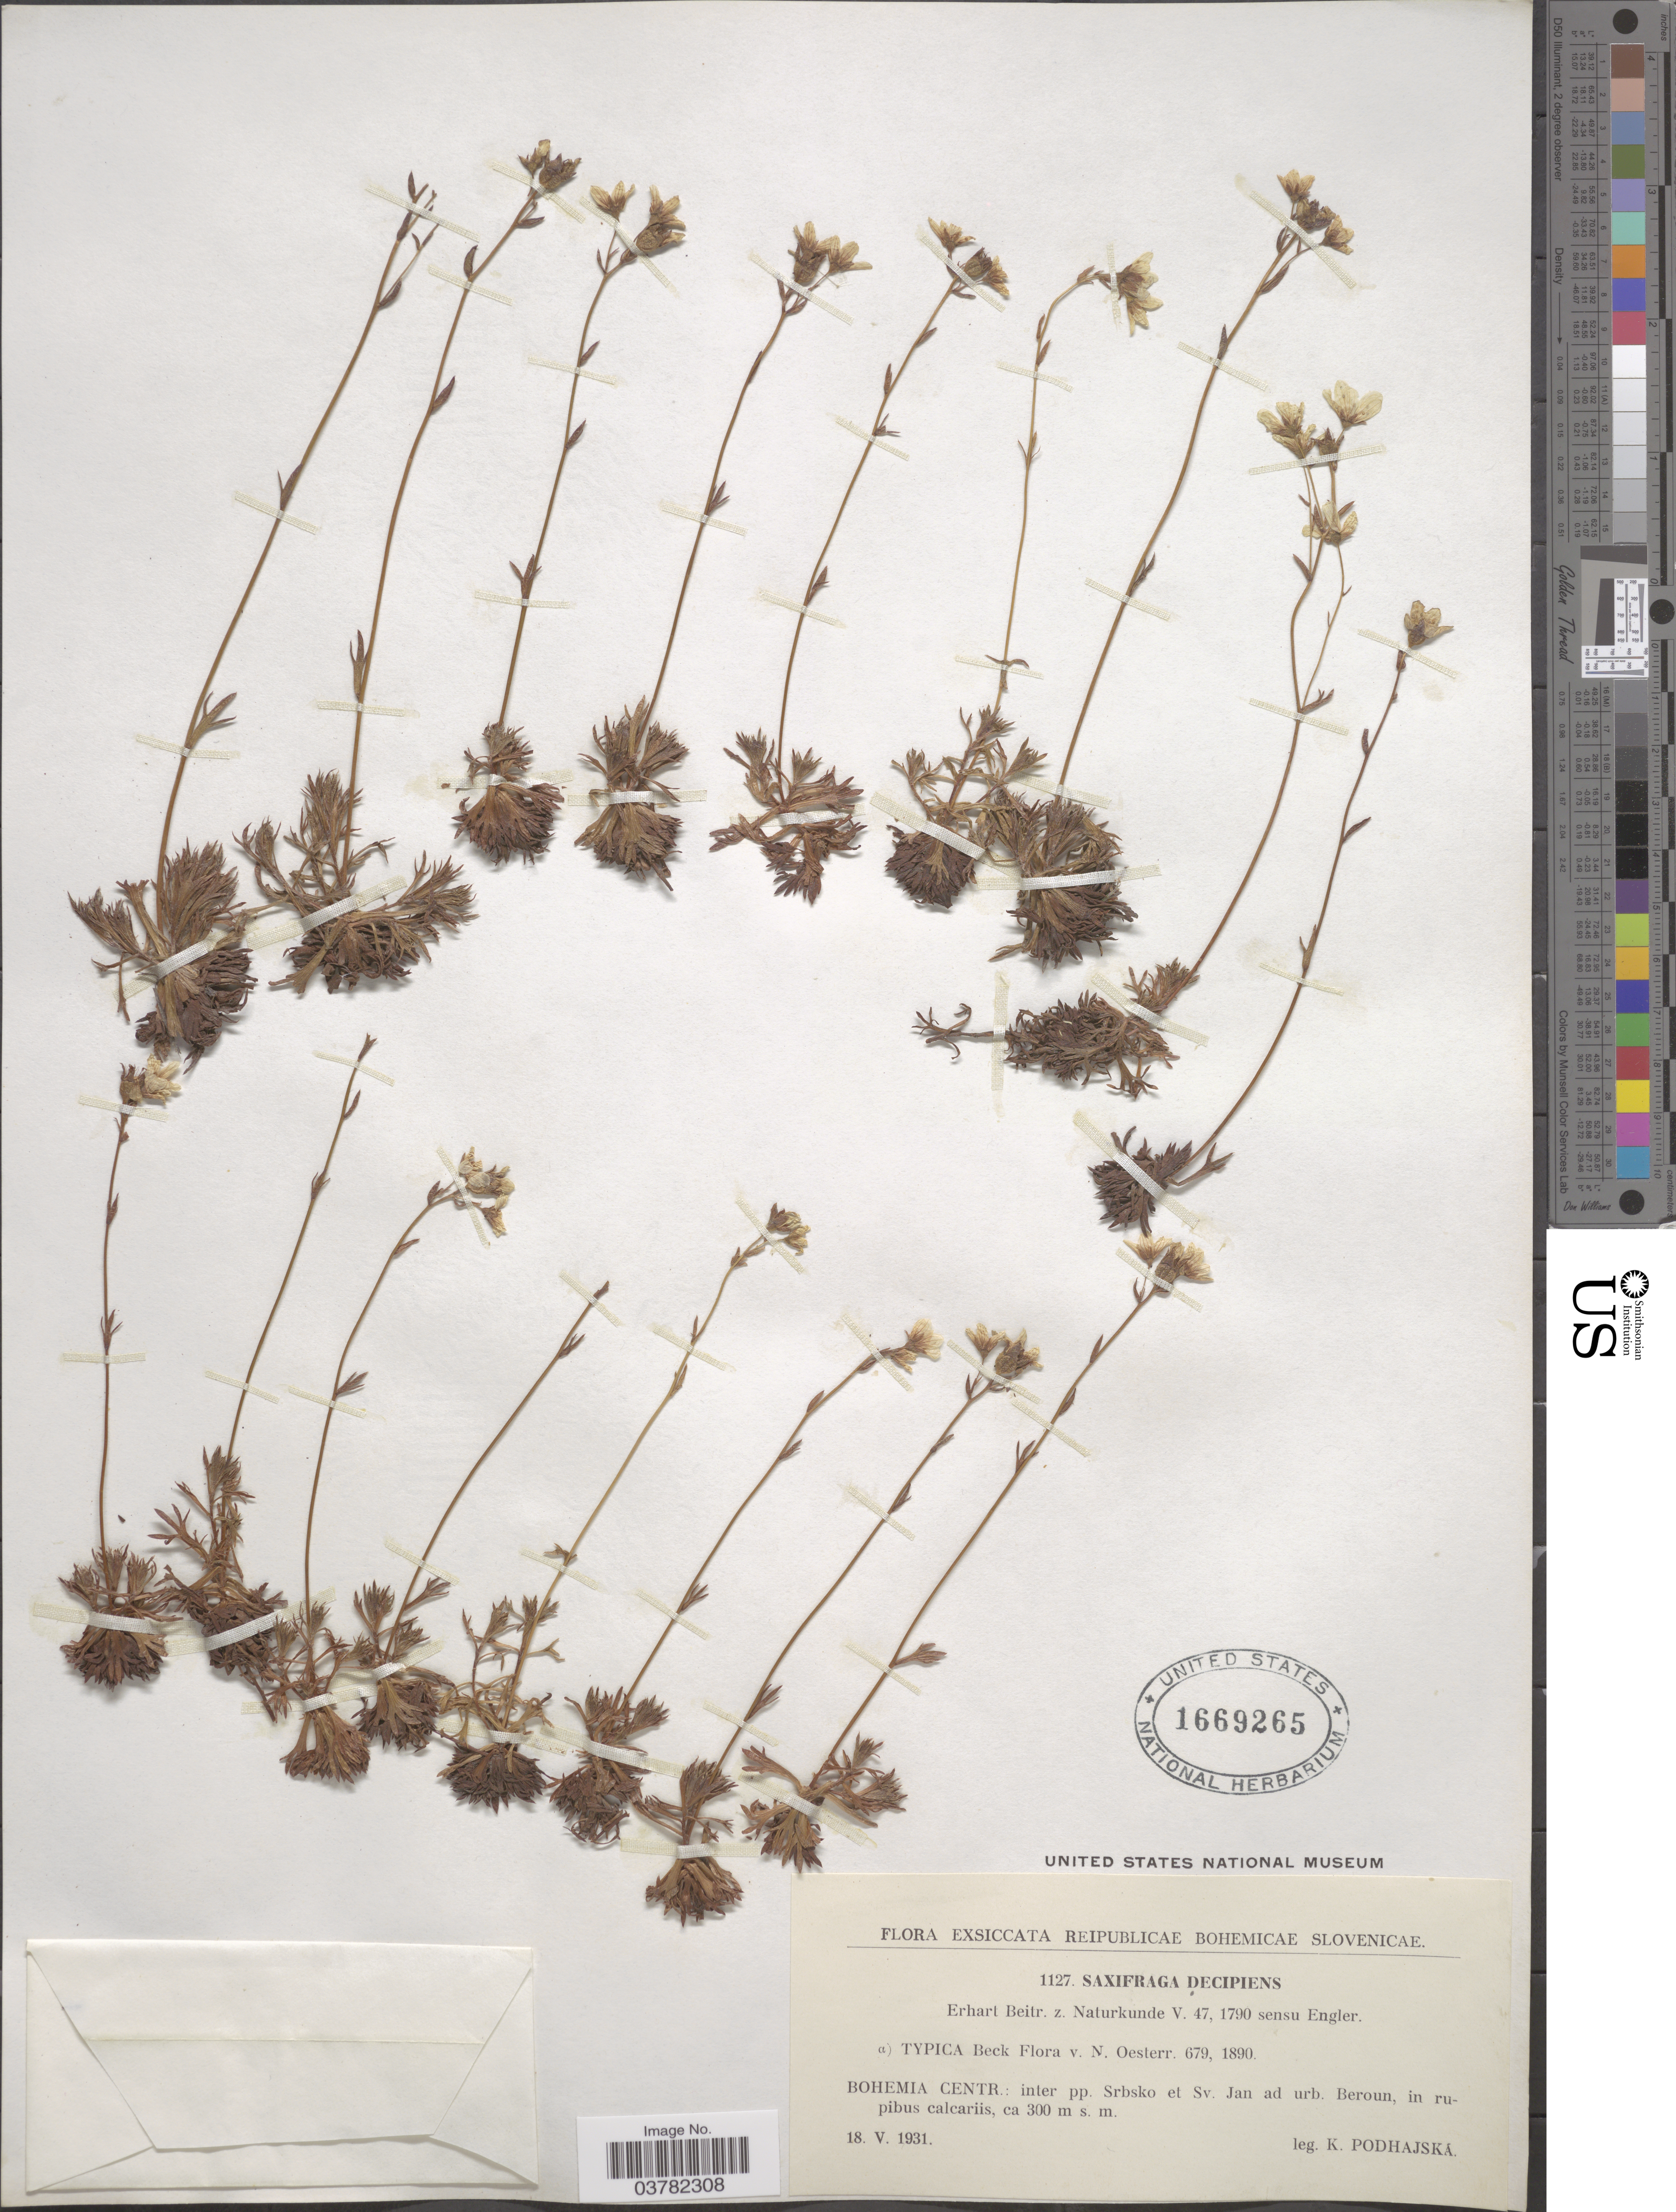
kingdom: Plantae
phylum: Tracheophyta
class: Magnoliopsida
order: Saxifragales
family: Saxifragaceae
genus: Saxifraga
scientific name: Saxifraga decipiens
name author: Ehrh.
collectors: K. Podhajska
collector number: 1127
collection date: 1931-05-18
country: Czechia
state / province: Central Bohemian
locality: Bohemia Centr.: inter pp. Srbsko et Sv. Jan ad urb. Beroun, in rupibus calcariis.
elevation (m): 300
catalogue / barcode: US 1669265